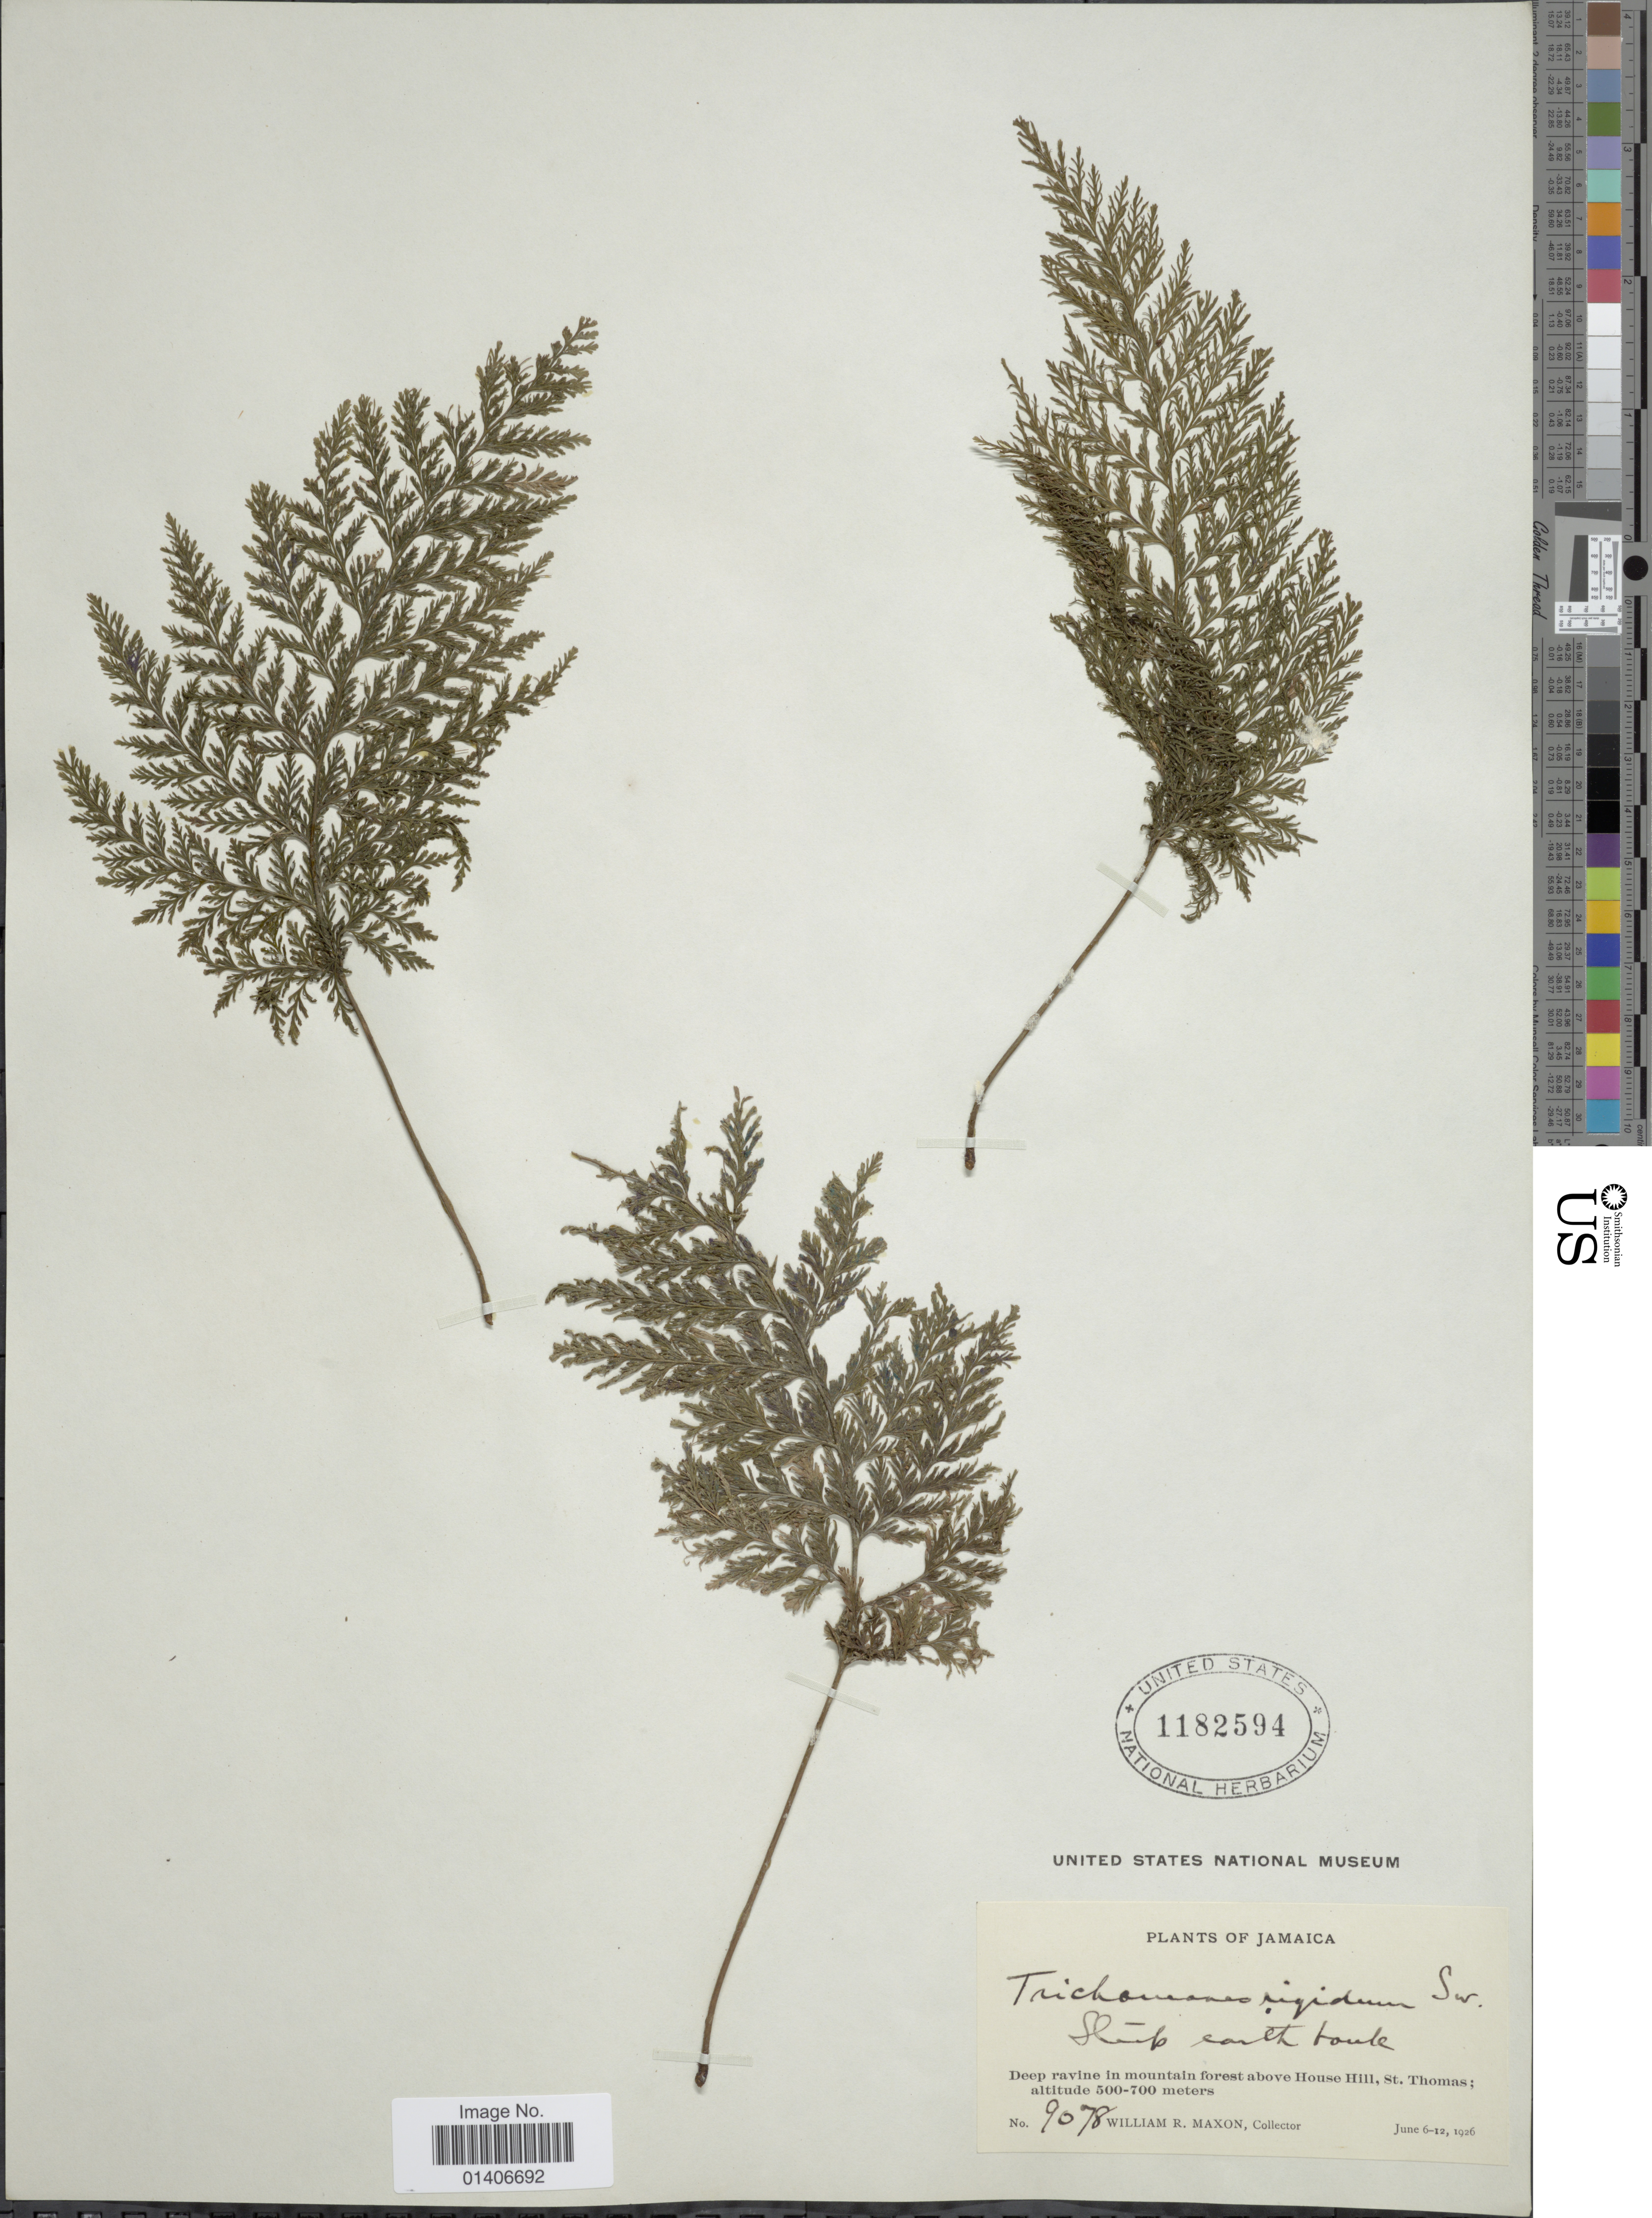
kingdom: Plantae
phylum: Tracheophyta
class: Polypodiopsida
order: Hymenophyllales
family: Hymenophyllaceae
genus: Abrodictyum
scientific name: Abrodictyum rigidum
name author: (Sw.) Ebihara & Dubuisson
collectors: W. R. Maxon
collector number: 9078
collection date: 1926-06-06/1926-06-12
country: Jamaica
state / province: Saint Thomas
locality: Deep ravine in mountain forest above House Hill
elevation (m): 500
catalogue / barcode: US 1182594